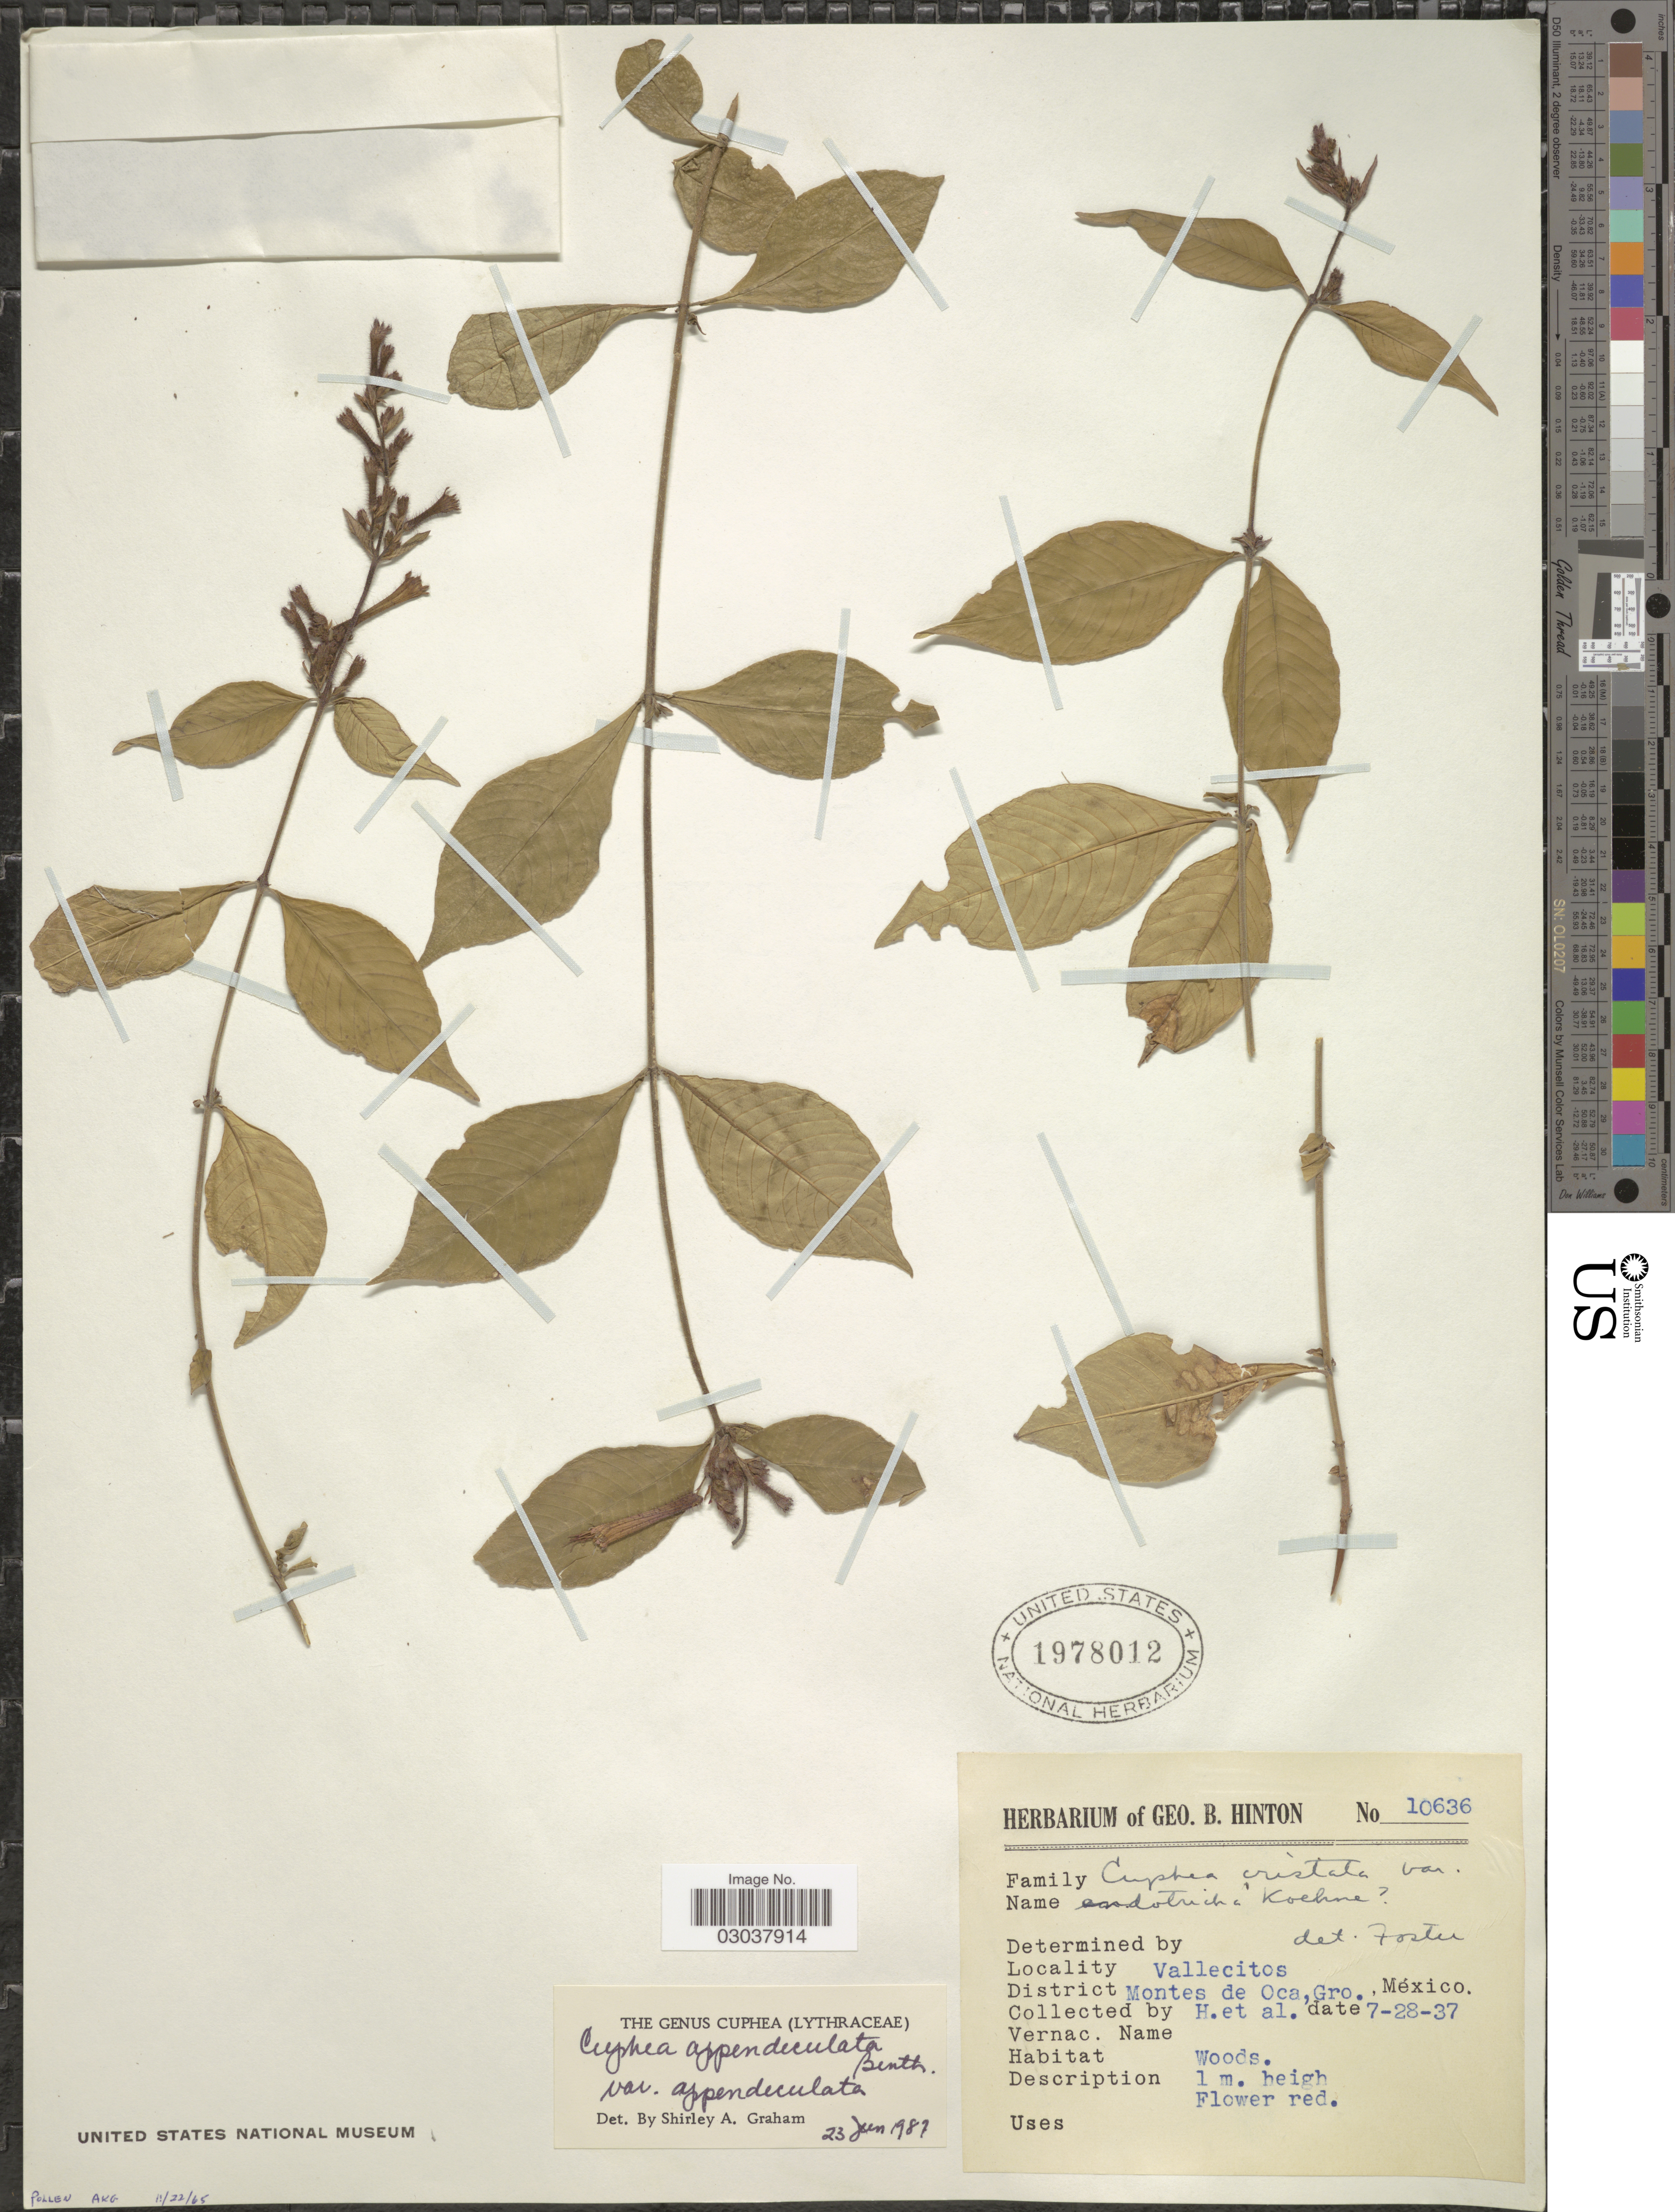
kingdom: Plantae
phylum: Tracheophyta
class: Magnoliopsida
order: Myrtales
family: Lythraceae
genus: Cuphea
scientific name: Cuphea appendiculata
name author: Benth.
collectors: G. B. Hinton & et al.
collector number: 10636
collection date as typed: Transcribed d/m/y: 28/7/37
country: Mexico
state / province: Guerrero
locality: Vallecitos. District Montes de Oca, Gro.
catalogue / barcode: US 1978012